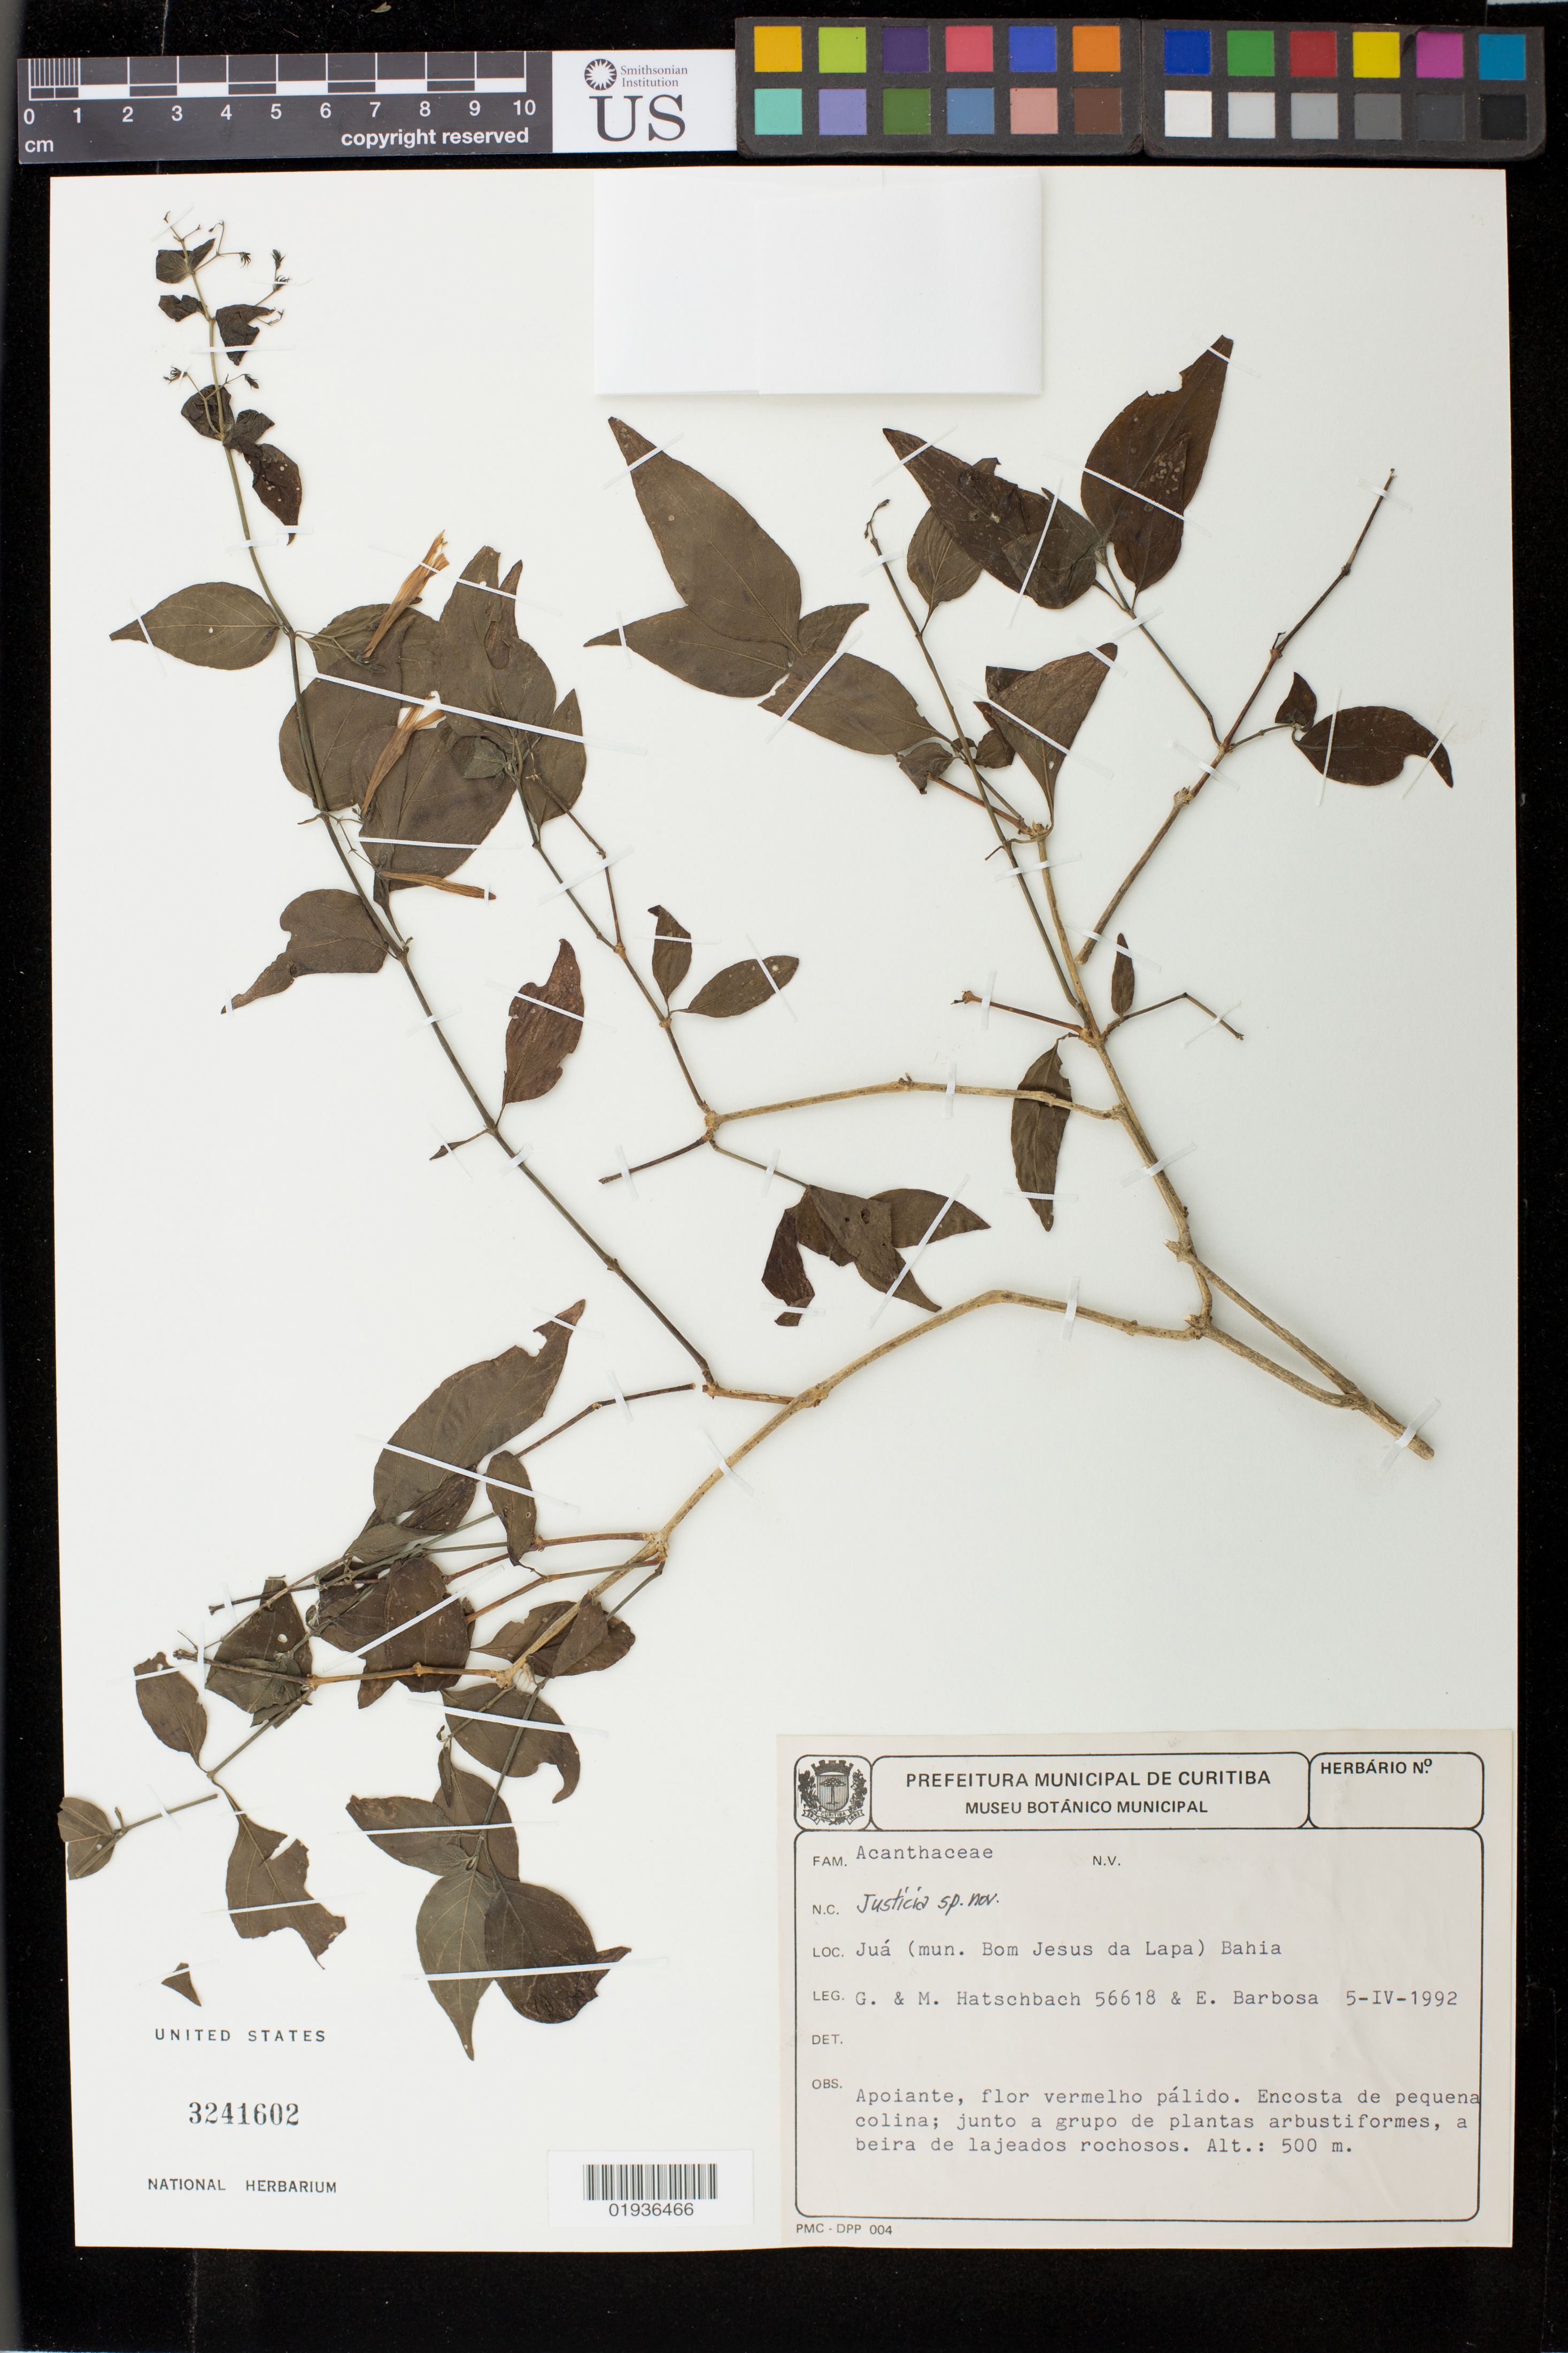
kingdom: Plantae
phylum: Tracheophyta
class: Magnoliopsida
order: Lamiales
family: Acanthaceae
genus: Justicia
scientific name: Justicia sp.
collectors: G. Hatschbach, M. M. Hatschbach & E. L. Barbosa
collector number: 56618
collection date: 1992-04-05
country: Brazil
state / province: Bahia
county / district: Bom Jesus da Lapa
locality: Jua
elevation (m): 500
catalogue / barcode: US 3241602